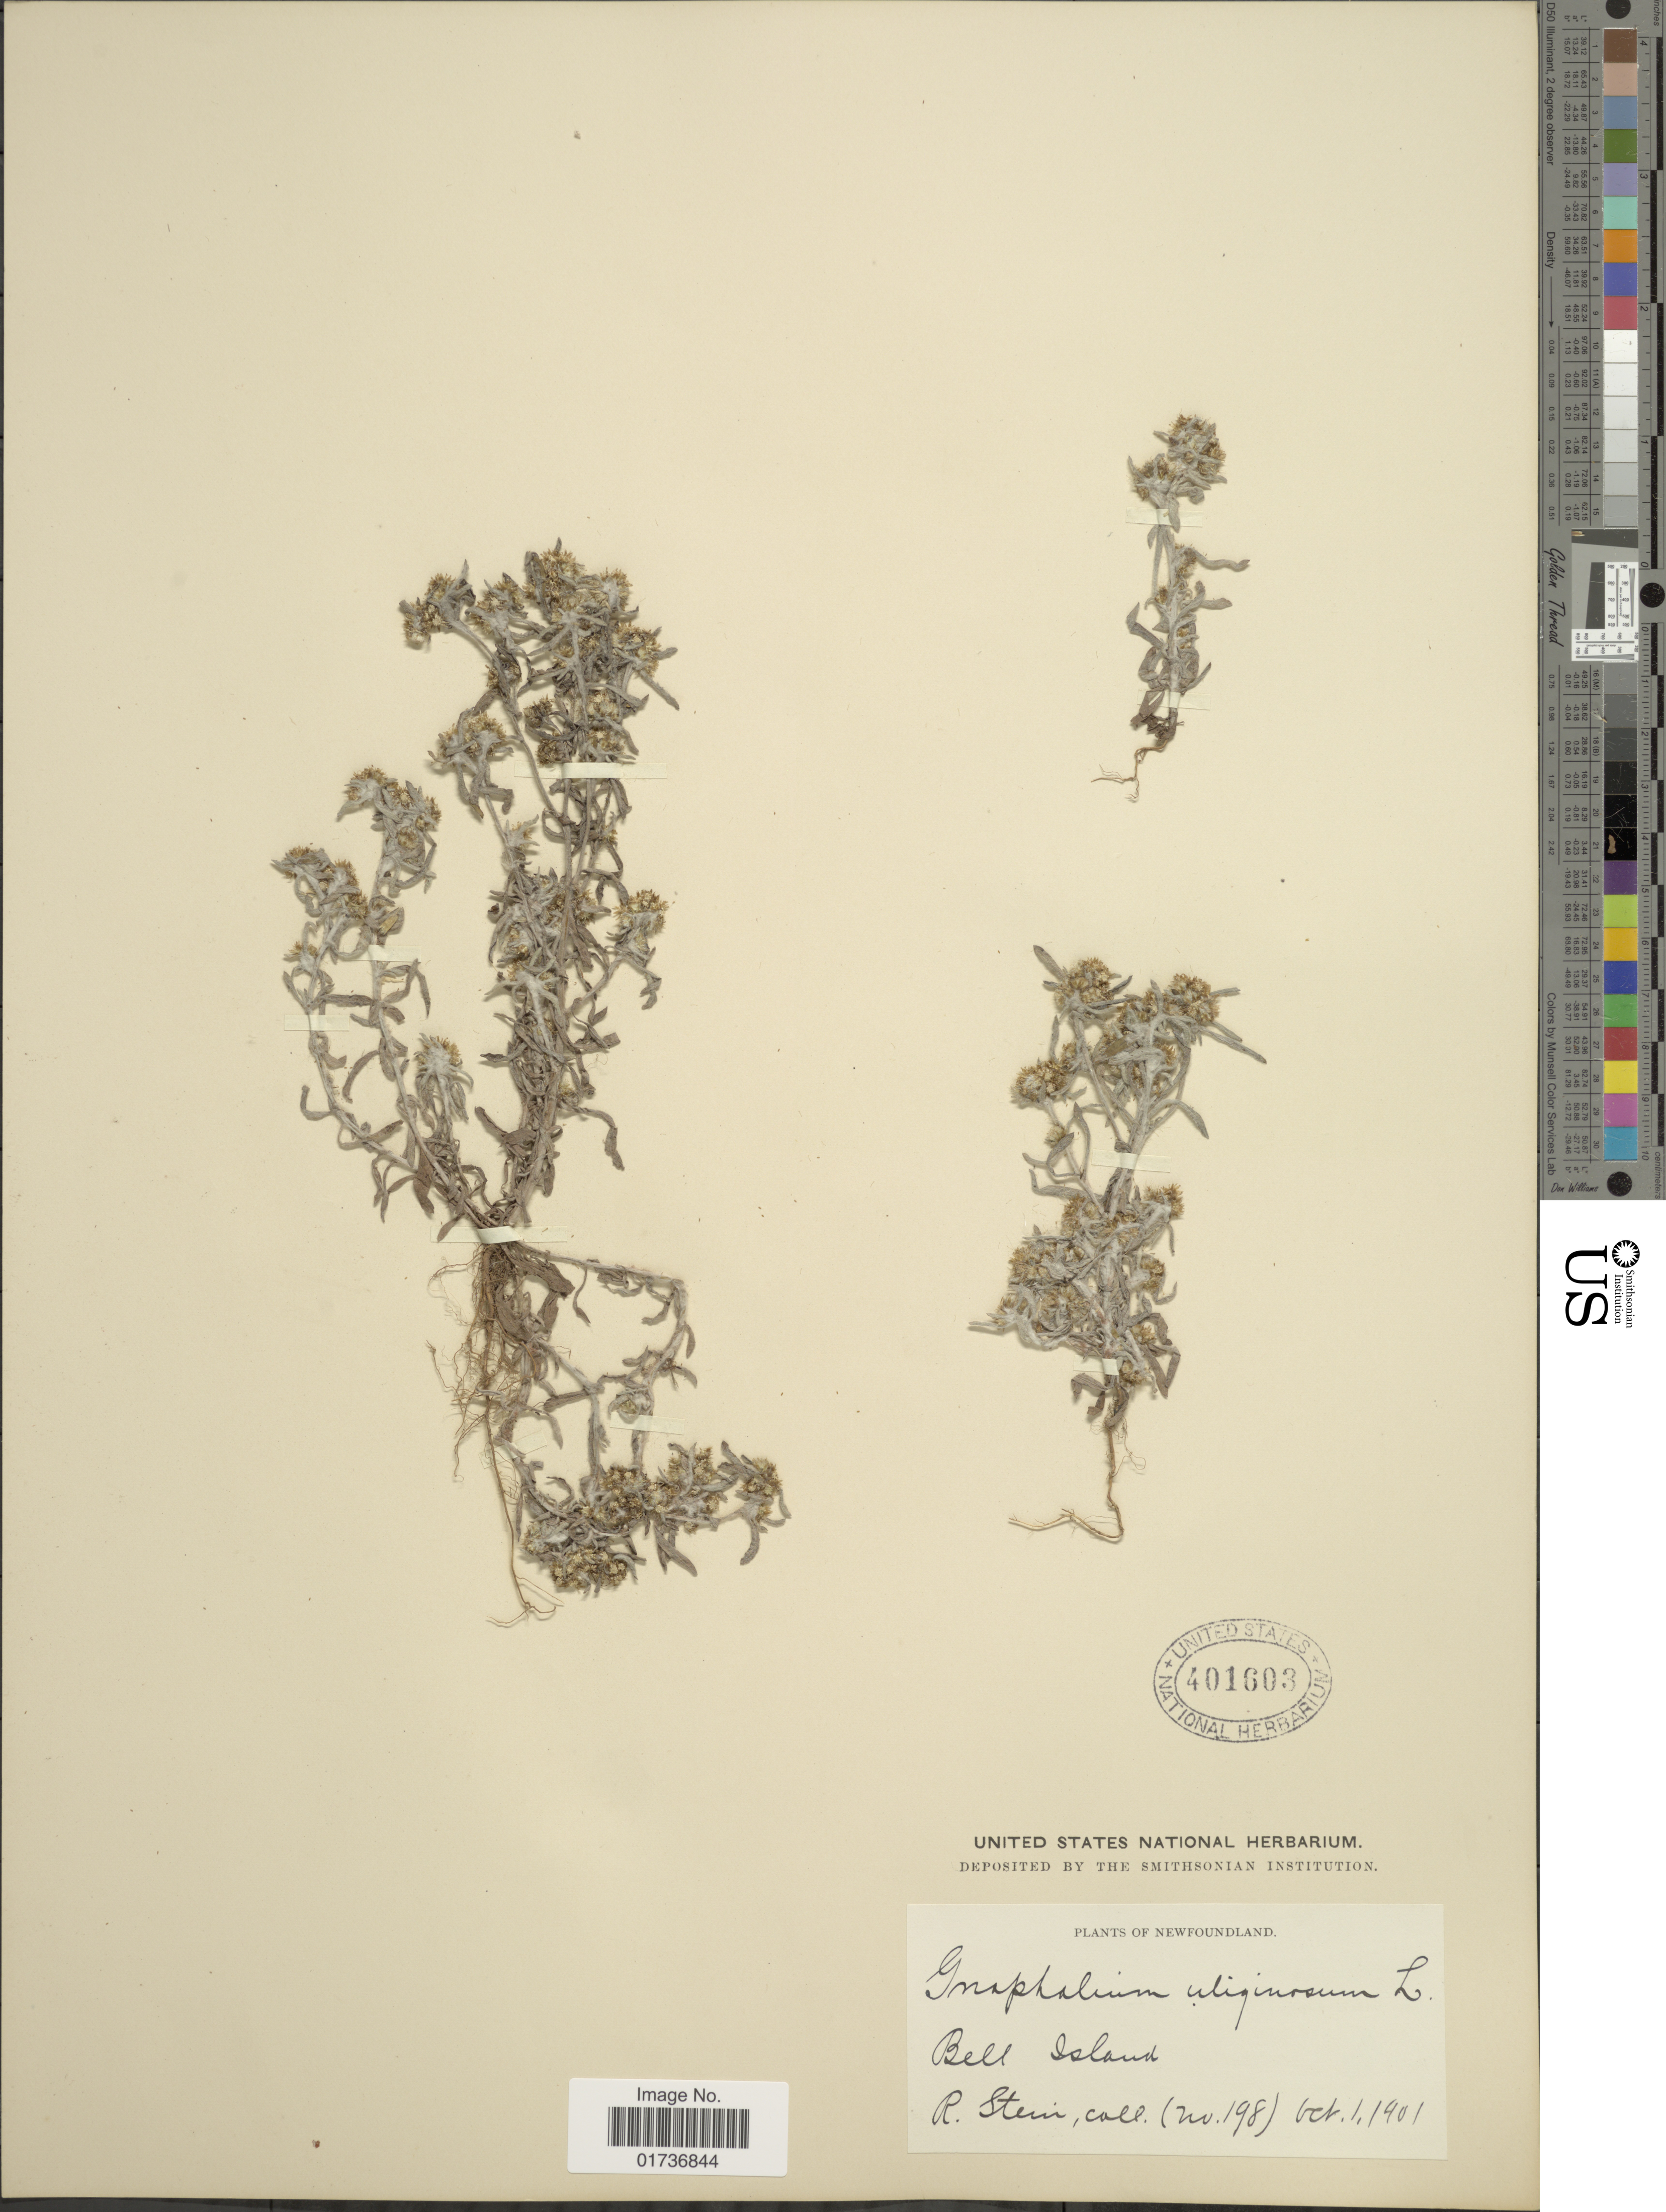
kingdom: Plantae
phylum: Tracheophyta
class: Magnoliopsida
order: Asterales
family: Asteraceae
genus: Gnaphalium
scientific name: Gnaphalium uliginosum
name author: L.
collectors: R. Stein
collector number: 198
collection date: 1901-10-01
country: Canada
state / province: Newfoundland and Labrador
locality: Bell Island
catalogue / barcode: US 401603